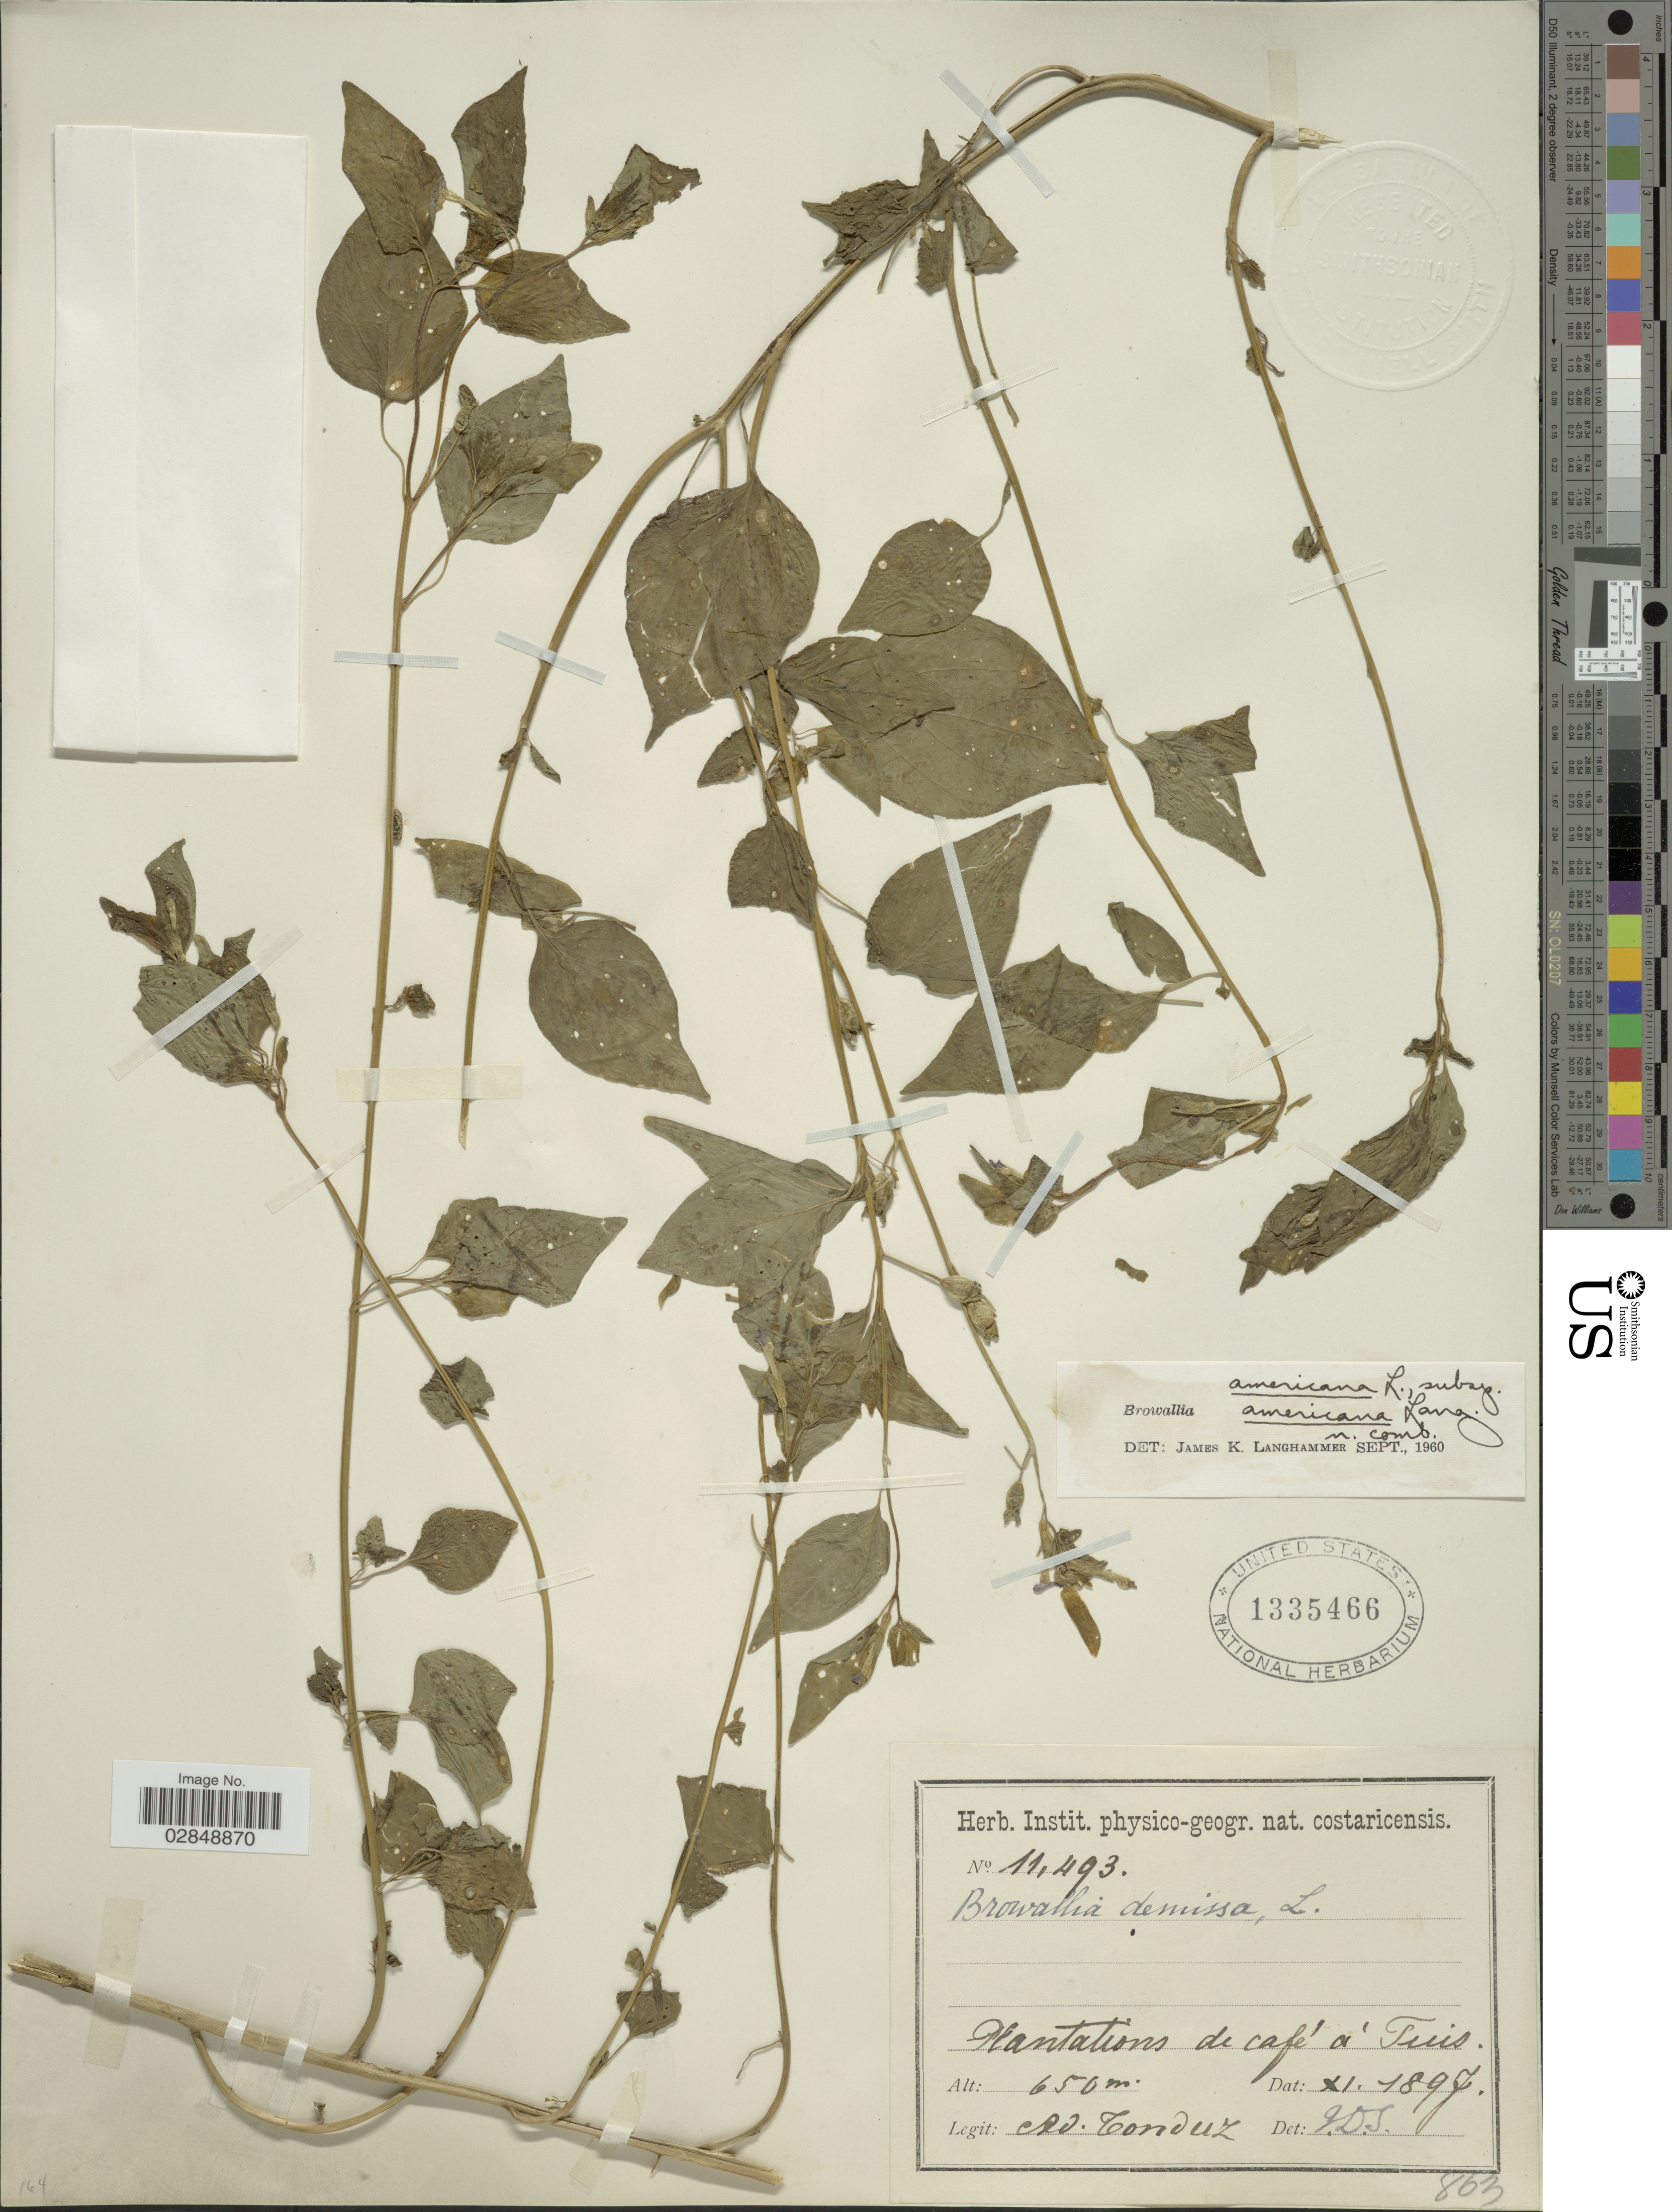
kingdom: Plantae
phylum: Tracheophyta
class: Magnoliopsida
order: Solanales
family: Solanaceae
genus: Browallia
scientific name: Browallia americana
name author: L.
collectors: A. Tonduz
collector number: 11493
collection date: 1897-11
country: Costa Rica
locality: Plantations de café á Tuis.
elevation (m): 650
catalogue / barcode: US 1335466